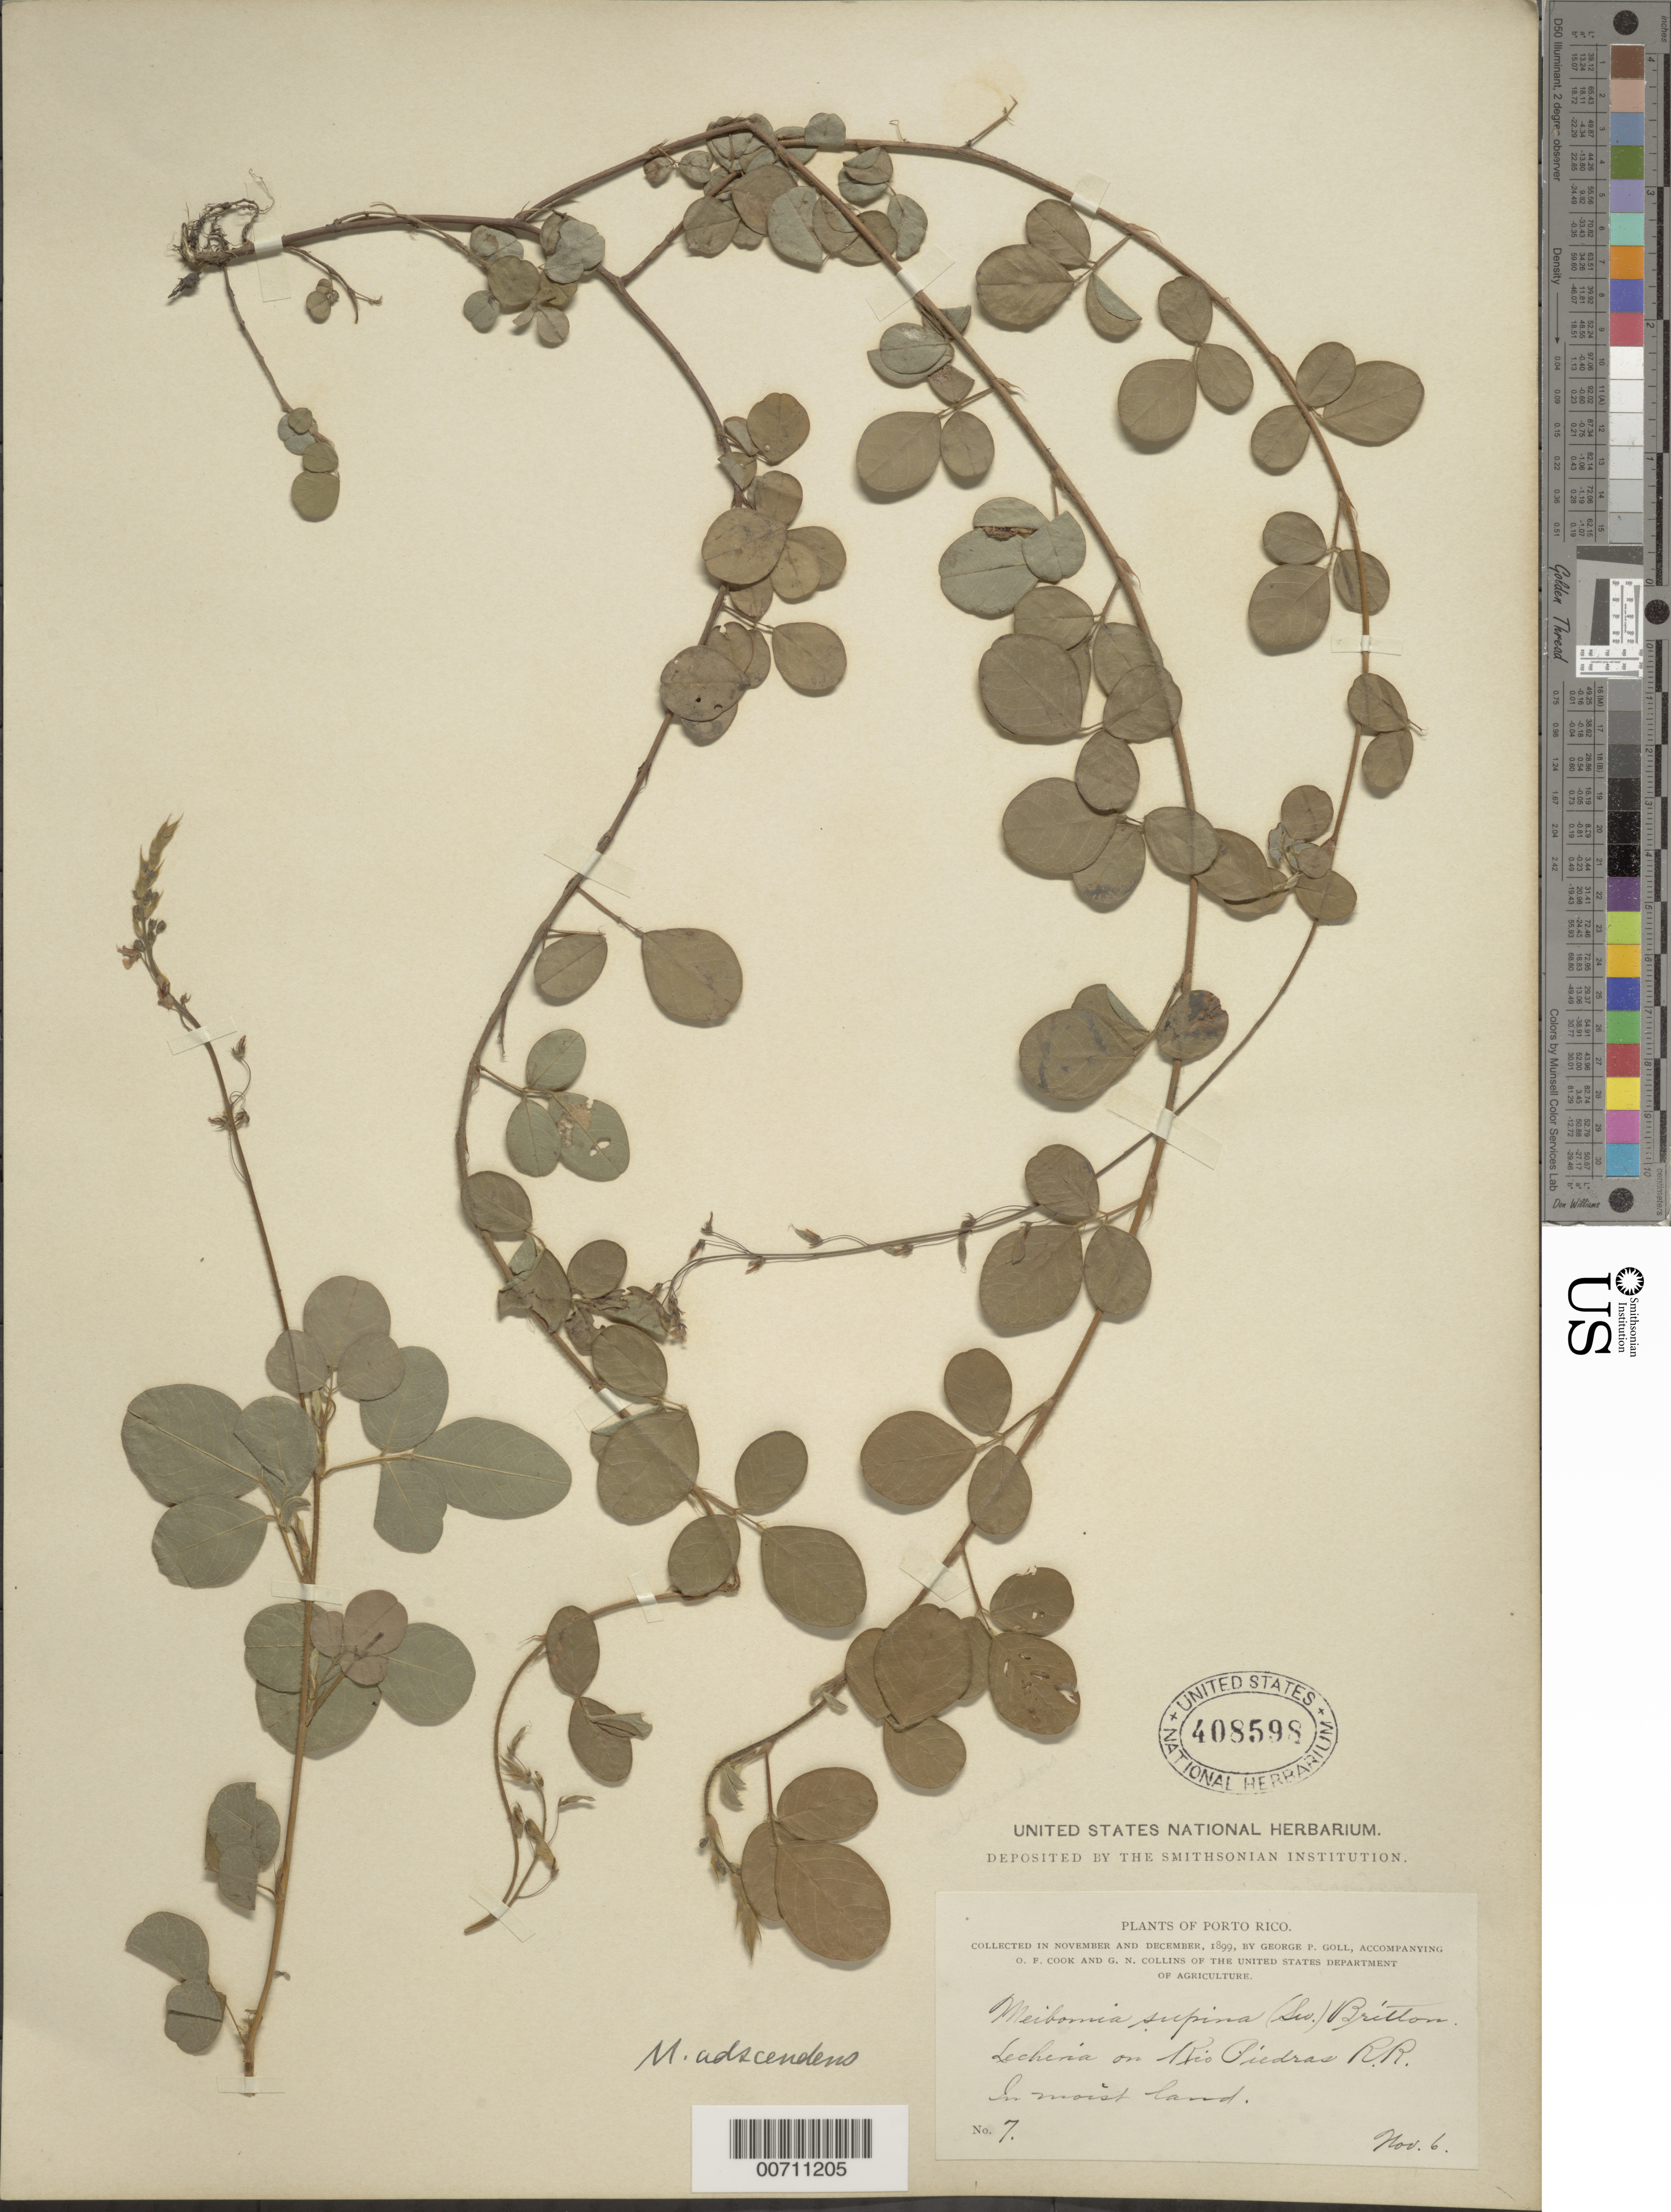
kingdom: Plantae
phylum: Tracheophyta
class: Magnoliopsida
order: Fabales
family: Fabaceae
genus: Grona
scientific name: Grona adscendens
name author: (Sw.) H. Ohashi & K. Ohashi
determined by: Strong, Mark T., (BOT), Smithsonian Institution - National Museum of Natural History (UNITED STATES)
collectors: G. Goll, O. F. Cook & G. Collins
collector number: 7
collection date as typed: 06 Nov 1899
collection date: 1899-11-06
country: Puerto Rico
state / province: Rio Piedras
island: Greater Antilles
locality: Lecheria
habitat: In moist land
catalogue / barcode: US 408598